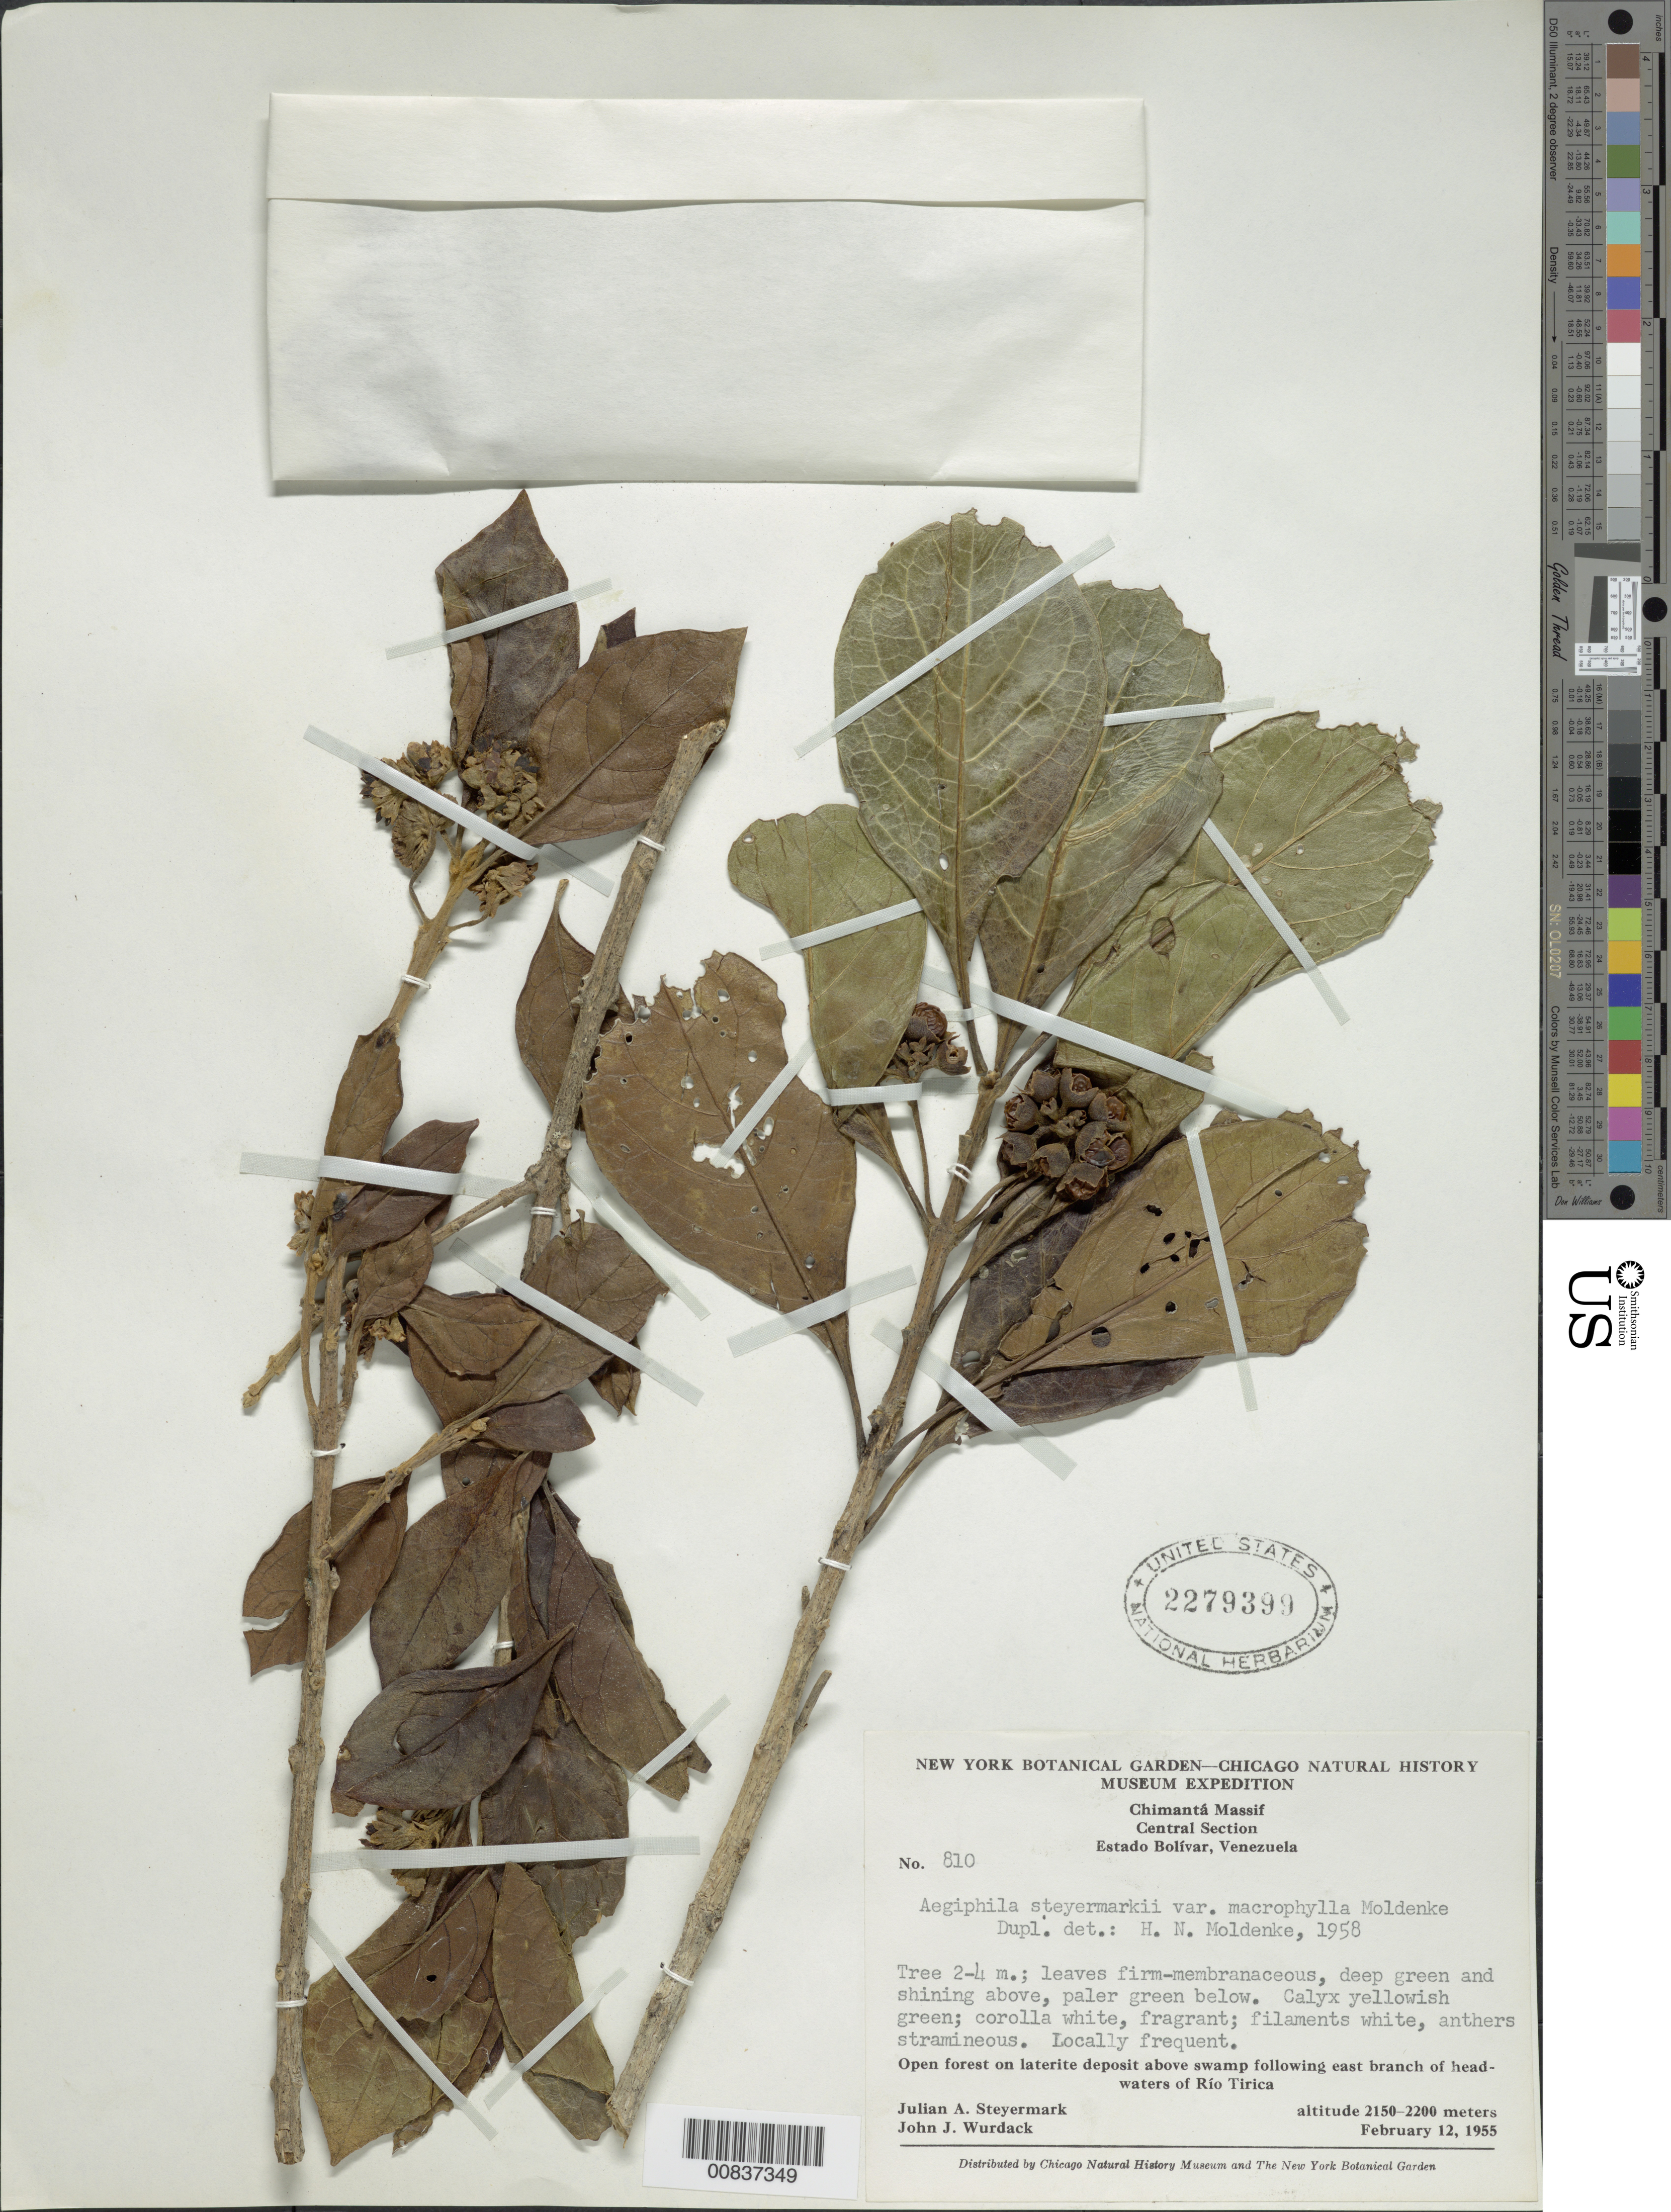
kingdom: Plantae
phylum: Tracheophyta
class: Magnoliopsida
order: Lamiales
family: Lamiaceae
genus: Aegiphila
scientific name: Aegiphila steyermarkii var. macrophylla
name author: Moldenke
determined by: Moldenke, H. N.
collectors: J. Steyermark & J. J. Wurdack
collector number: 55 810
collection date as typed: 12-Feb-55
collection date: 1955-02-12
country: Venezuela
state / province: Bolívar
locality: Chimantá Massif, central section, along east branch of headwaters of Río Tirica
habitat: Open forest on laterite deposit above swamp following headwaters of river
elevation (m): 2150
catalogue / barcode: US 2279399